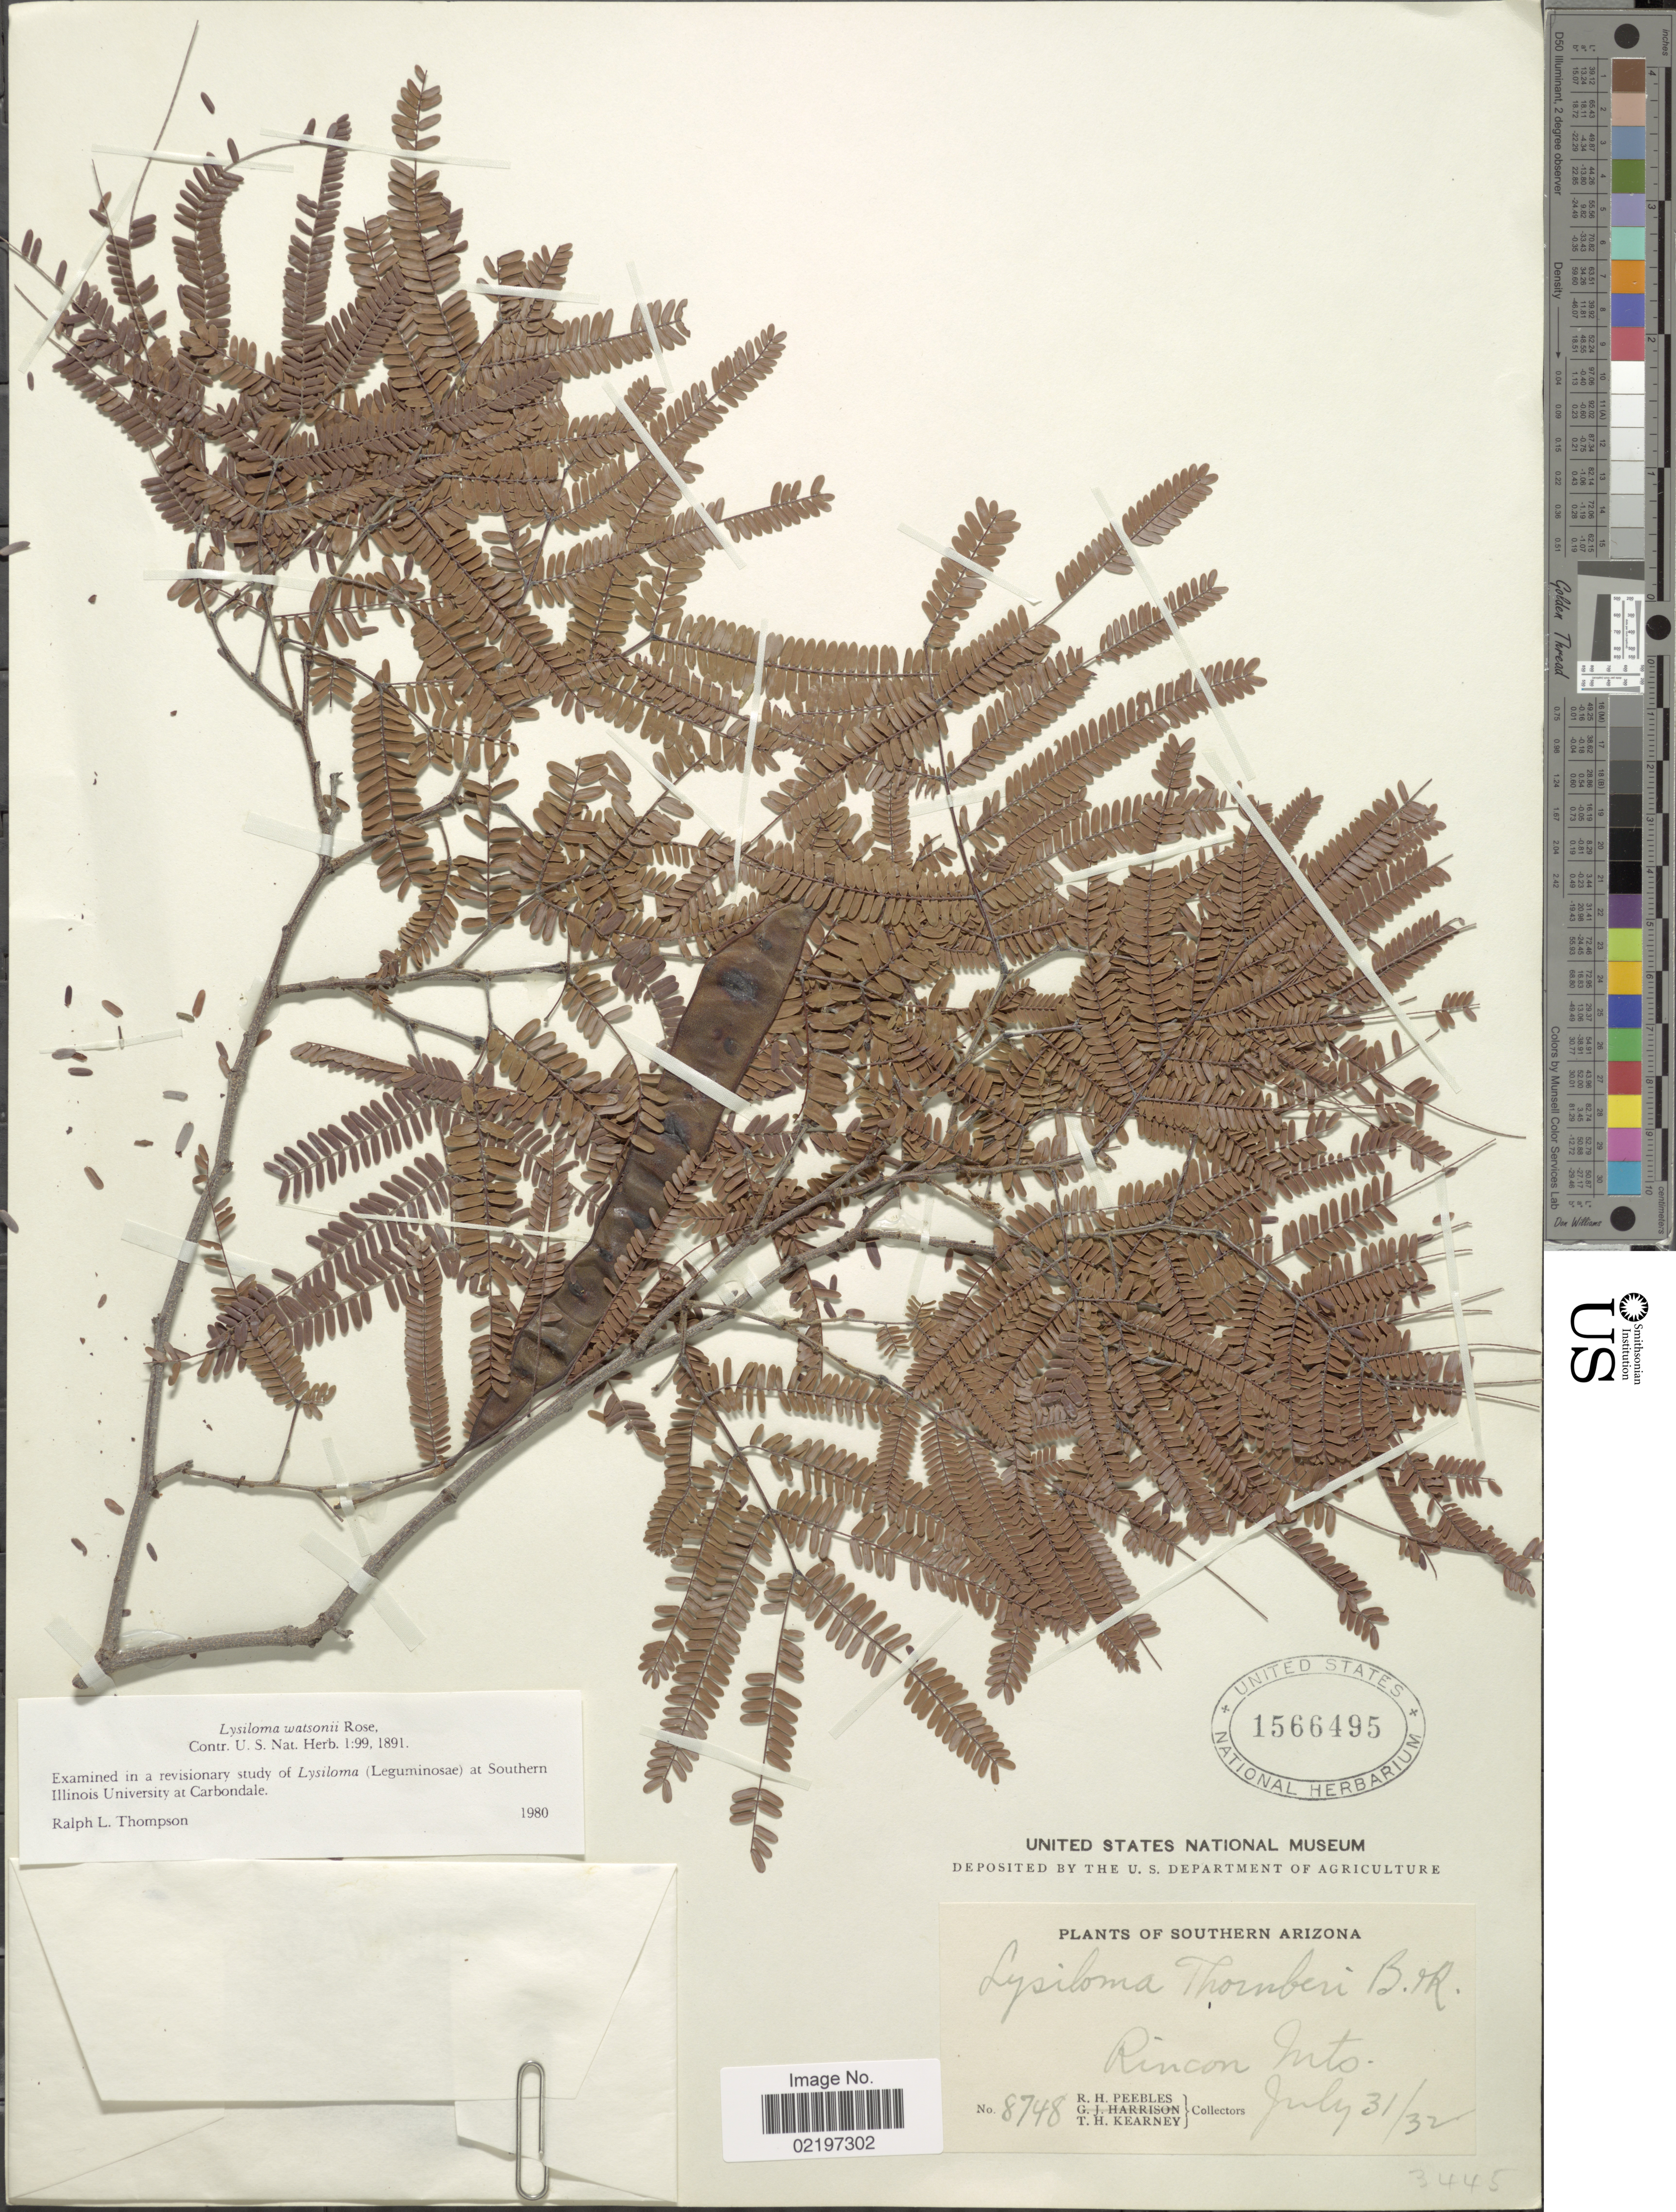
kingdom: Plantae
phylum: Tracheophyta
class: Magnoliopsida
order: Fabales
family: Fabaceae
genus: Lysiloma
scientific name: Lysiloma watsonii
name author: Rose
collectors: R. H. Peebles & T. H. Kearney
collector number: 8748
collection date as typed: Transcribed d/m/y: 31/7/32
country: United States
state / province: Arizona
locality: Southern Arizona, Rincon Mts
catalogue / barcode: US 1566495